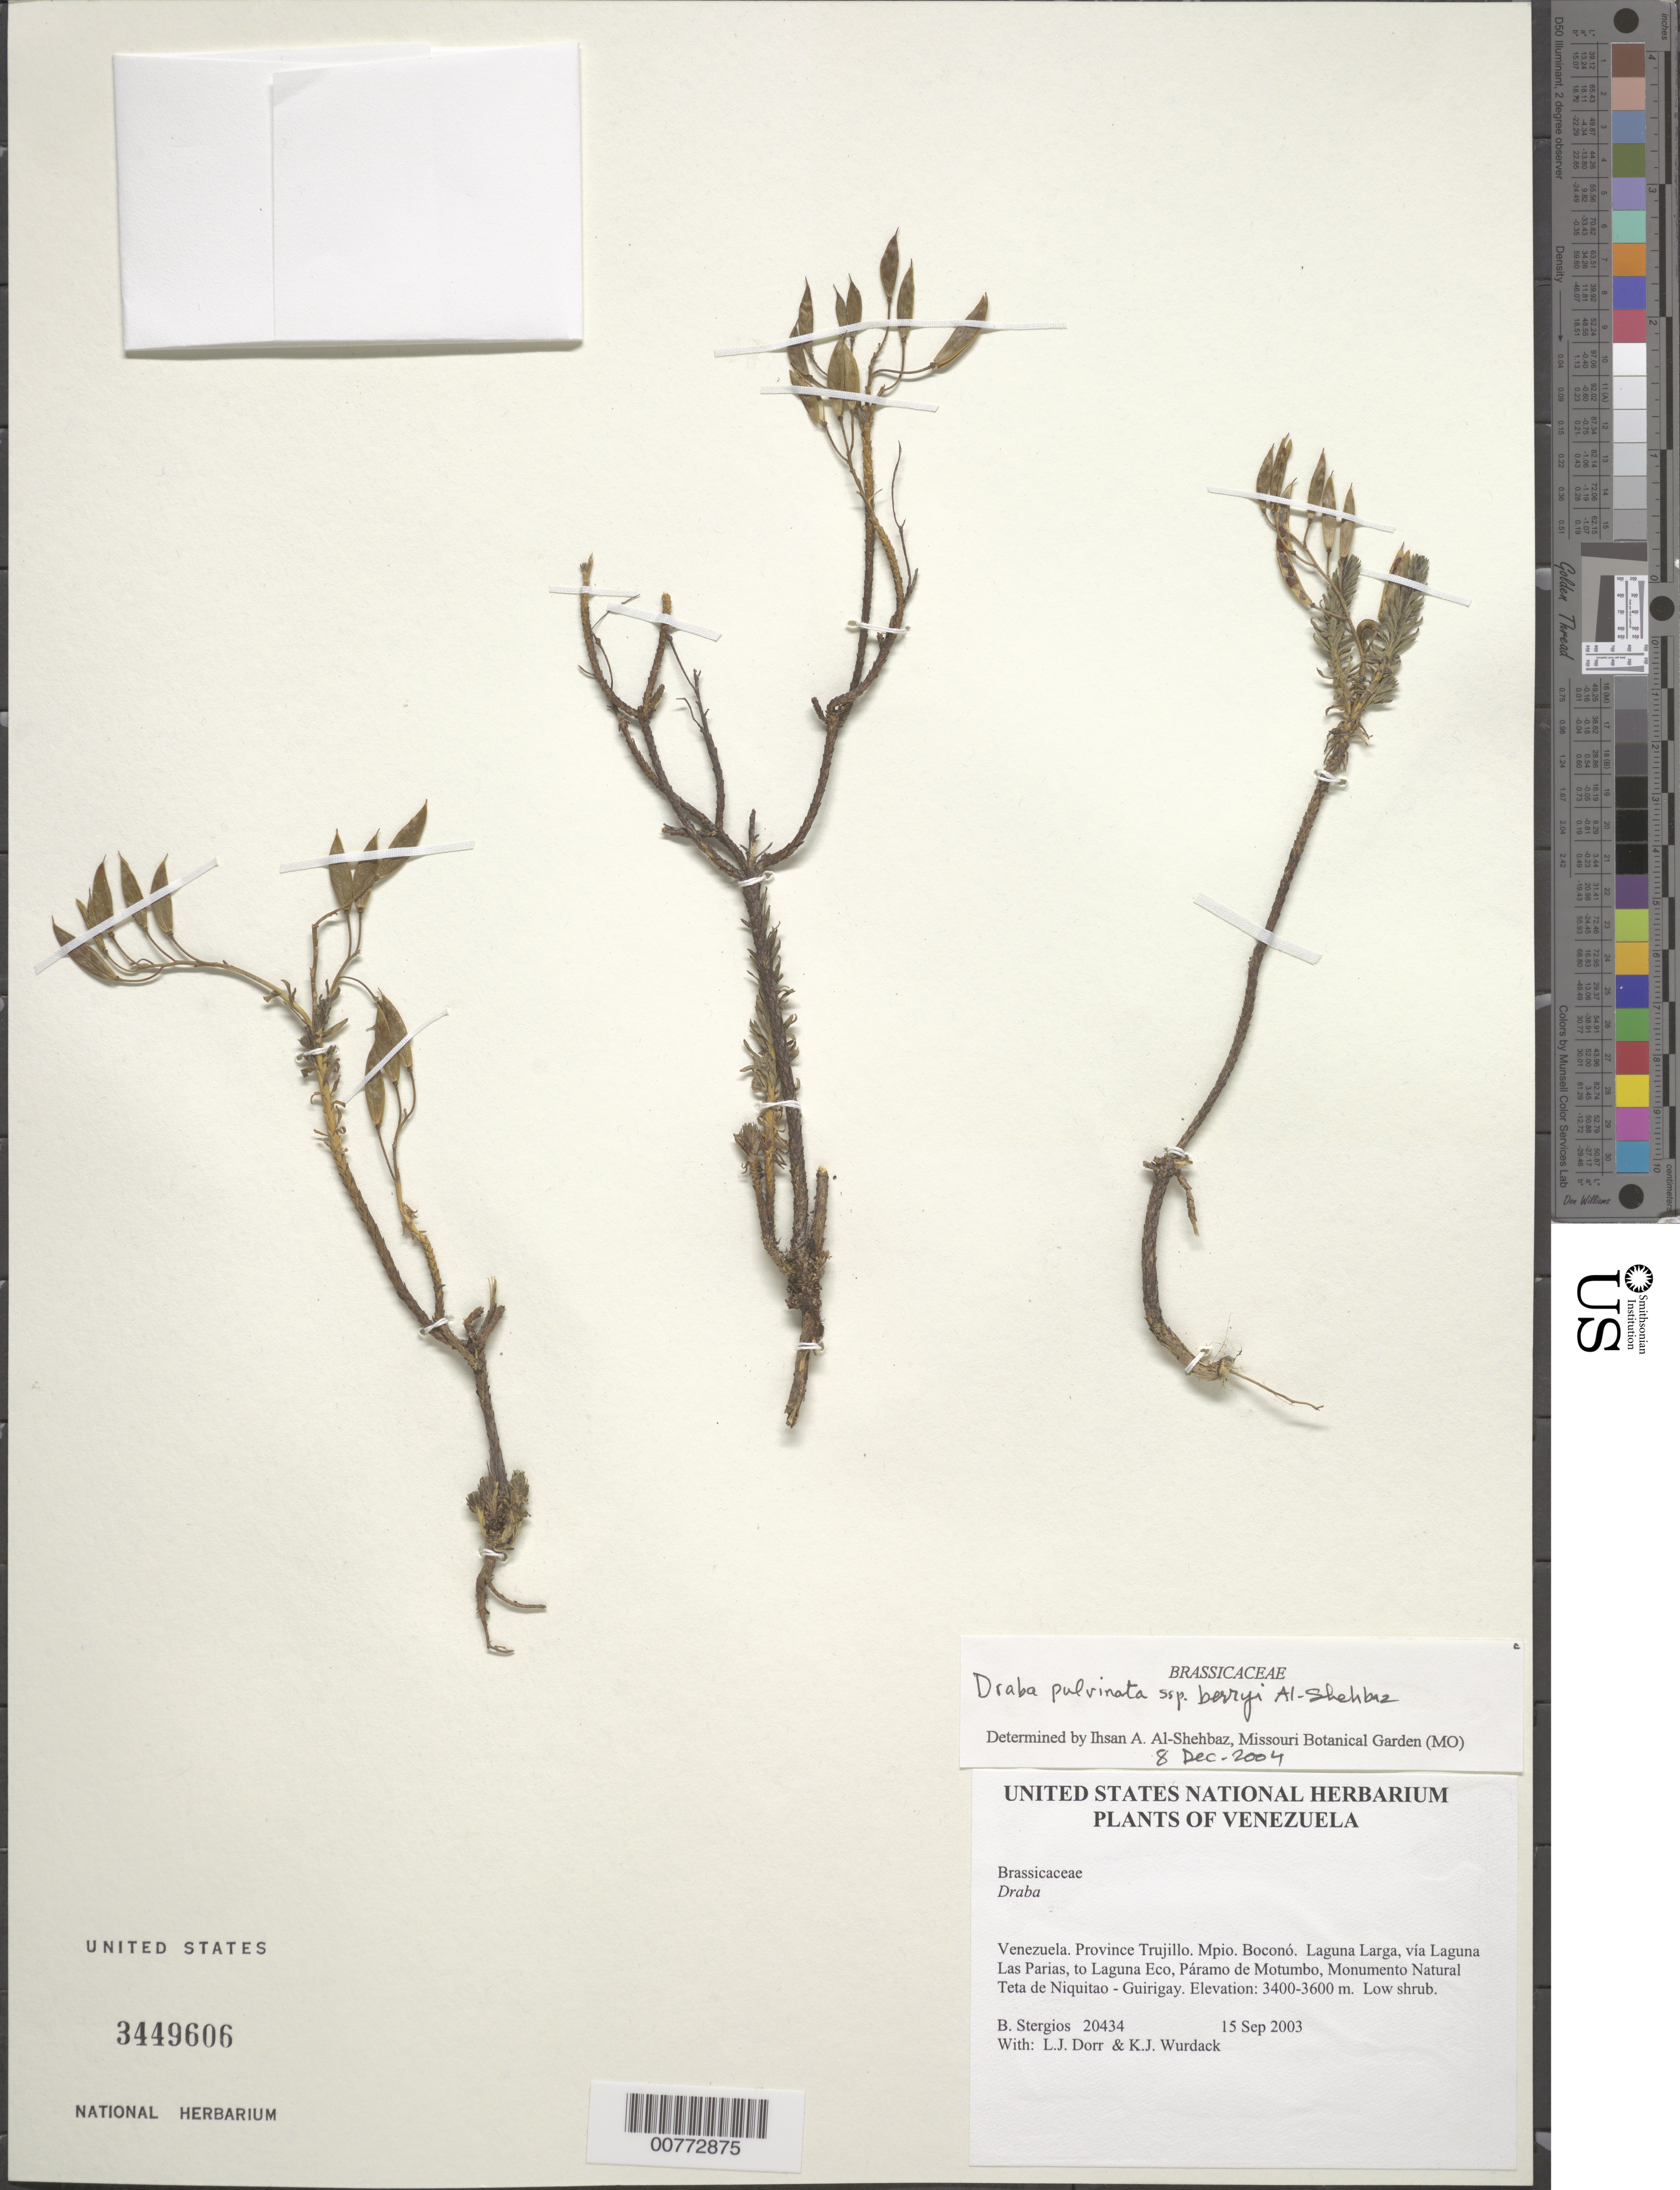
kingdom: Plantae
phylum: Tracheophyta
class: Magnoliopsida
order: Brassicales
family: Brassicaceae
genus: Draba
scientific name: Draba sp.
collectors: B. G. Stergios, L. J. Dorr & K. Wurdack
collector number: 20434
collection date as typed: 15 Sep 2003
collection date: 2003-09-15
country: Venezuela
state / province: Trujillo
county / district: Boconó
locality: Laguna Larga, vía Laguna Las Parias, to Laguna Eco, Páramo de Motumbo, Monumento Natural Teta de Niquitao - Guirigay.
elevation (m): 3400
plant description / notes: PORT, US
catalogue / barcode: US 3449606